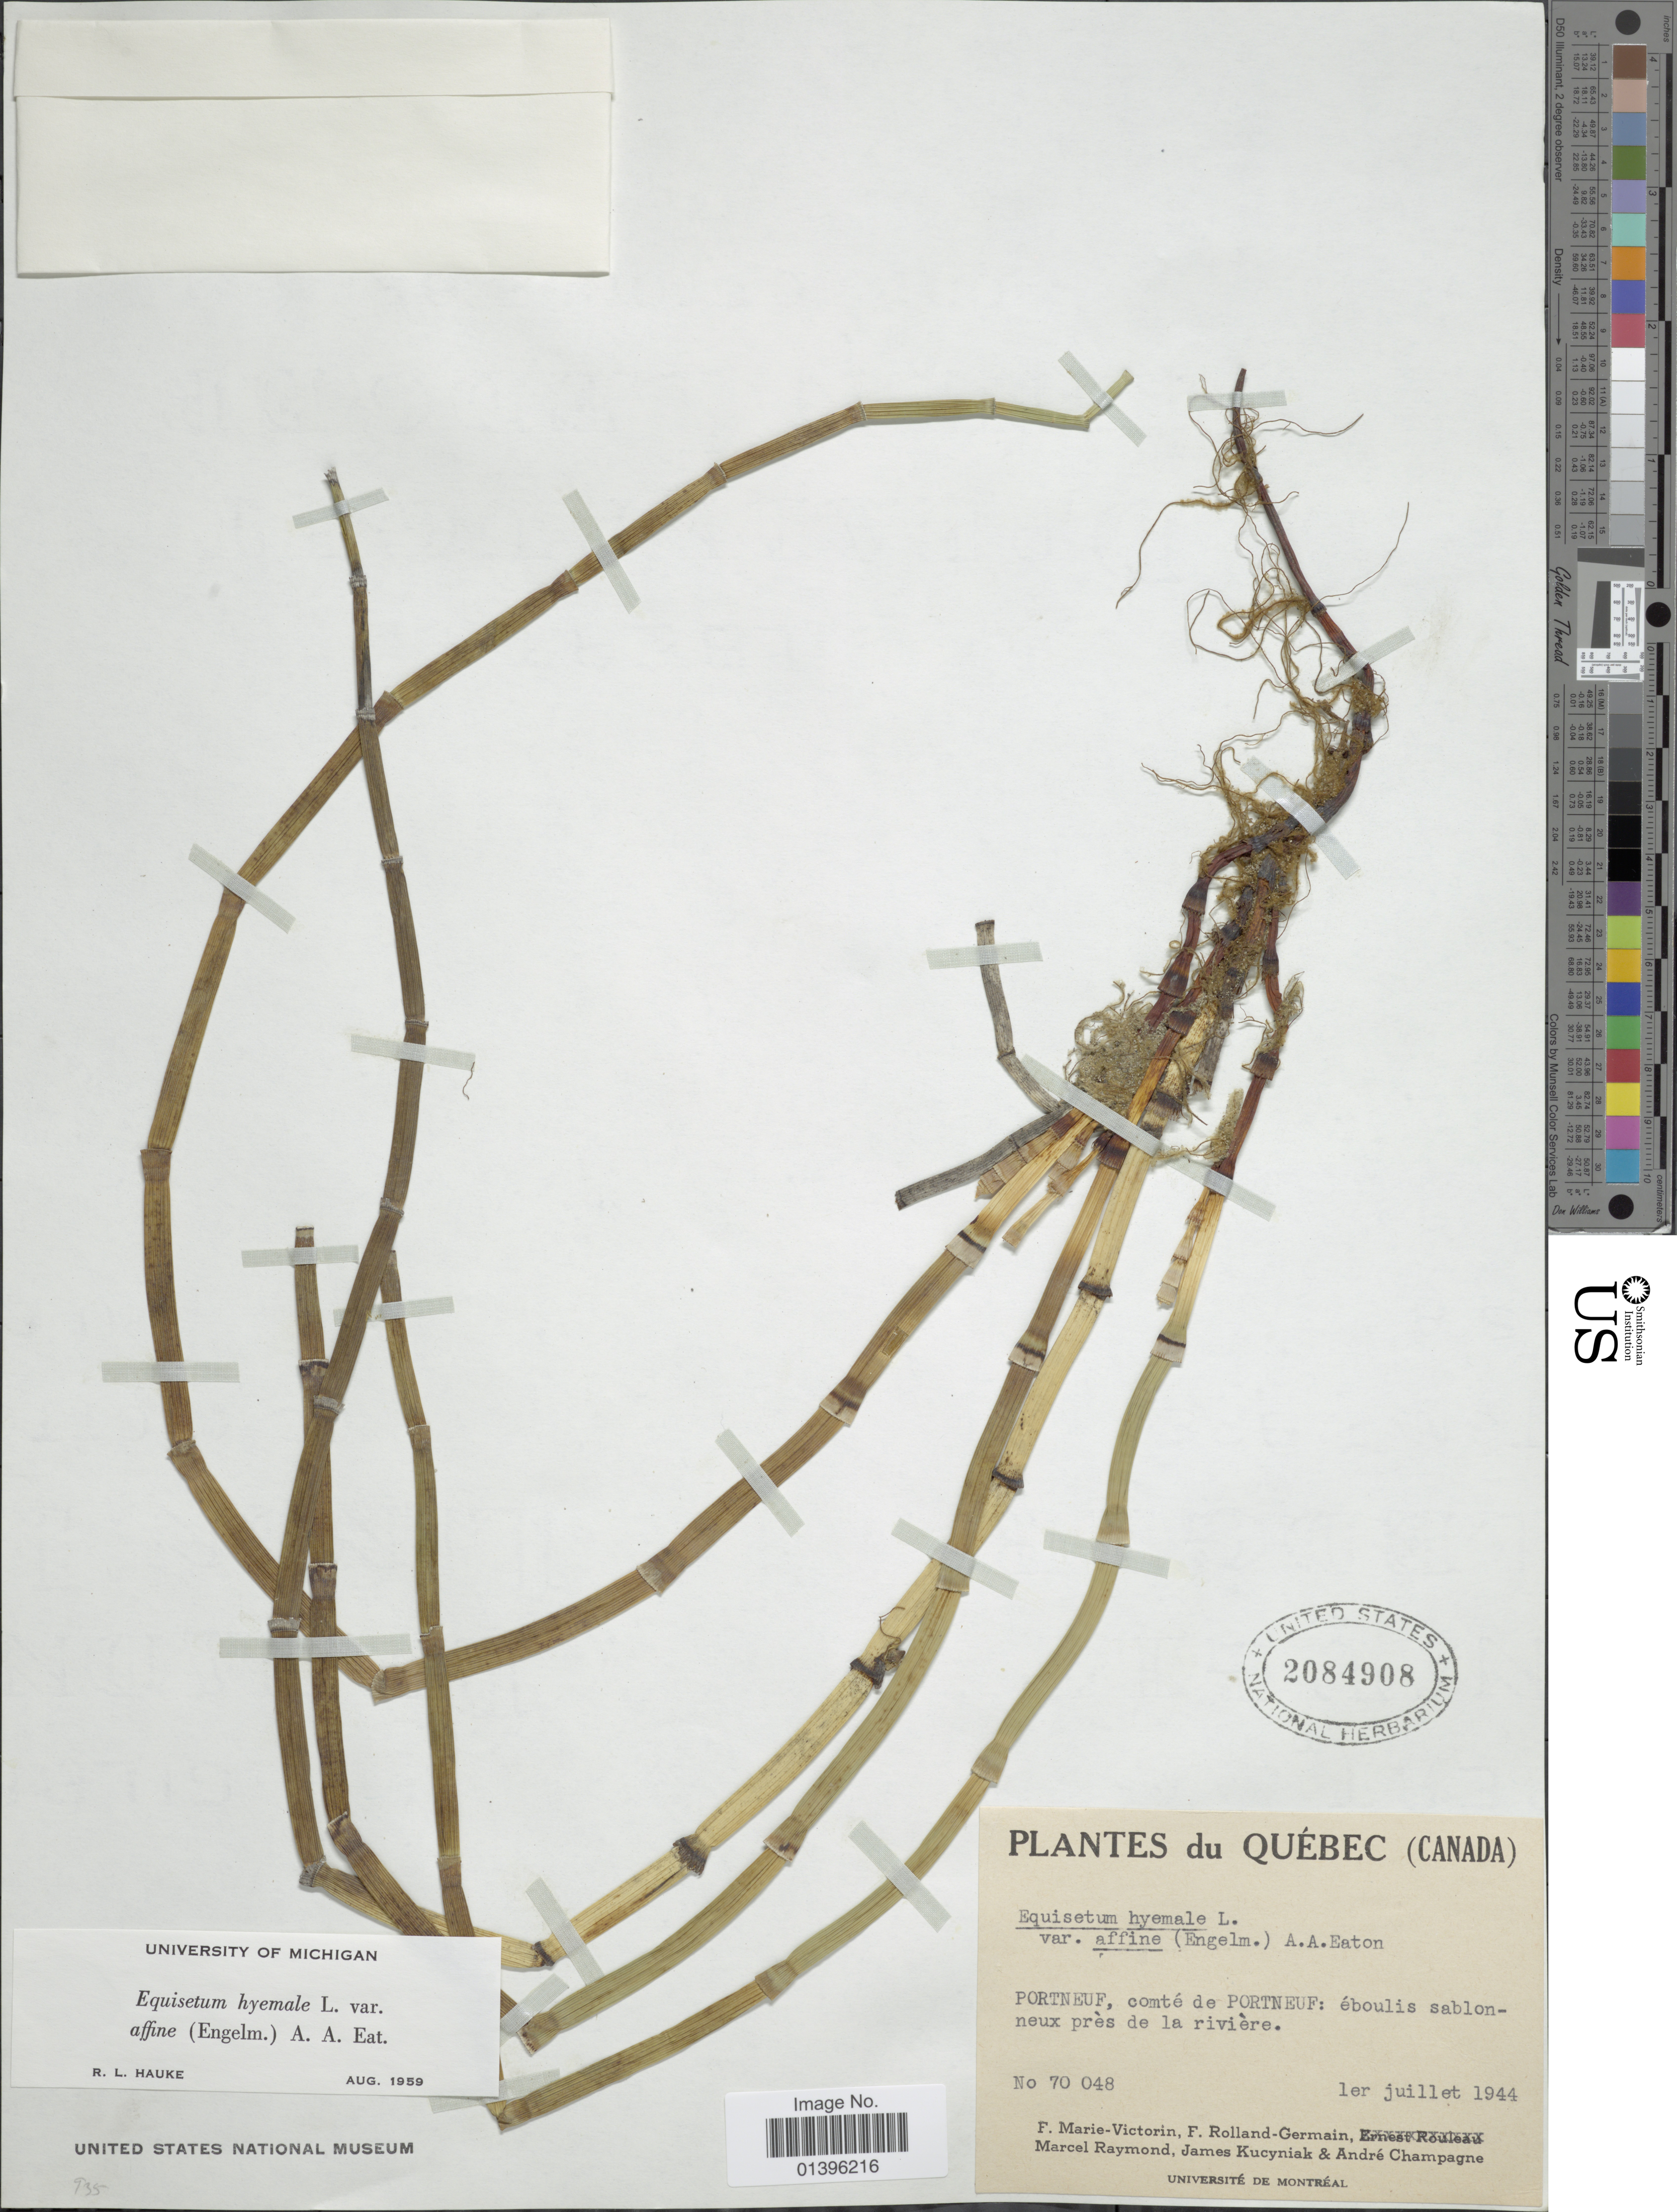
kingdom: Plantae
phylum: Tracheophyta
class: Polypodiopsida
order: Equisetales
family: Equisetaceae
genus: Equisetum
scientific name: Equisetum hyemale var. affine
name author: (Engelm.) A.A. Eaton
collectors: Fr. Marie-Victorin, Rolland-Germain, M. Raymond, J. Kucyniak & H. Champagne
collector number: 70048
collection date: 1944-07-01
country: Canada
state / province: Quebec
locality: Portneuf, comté de Portneuf: éboulis sablonneux près de la rivière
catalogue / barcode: US 2084908